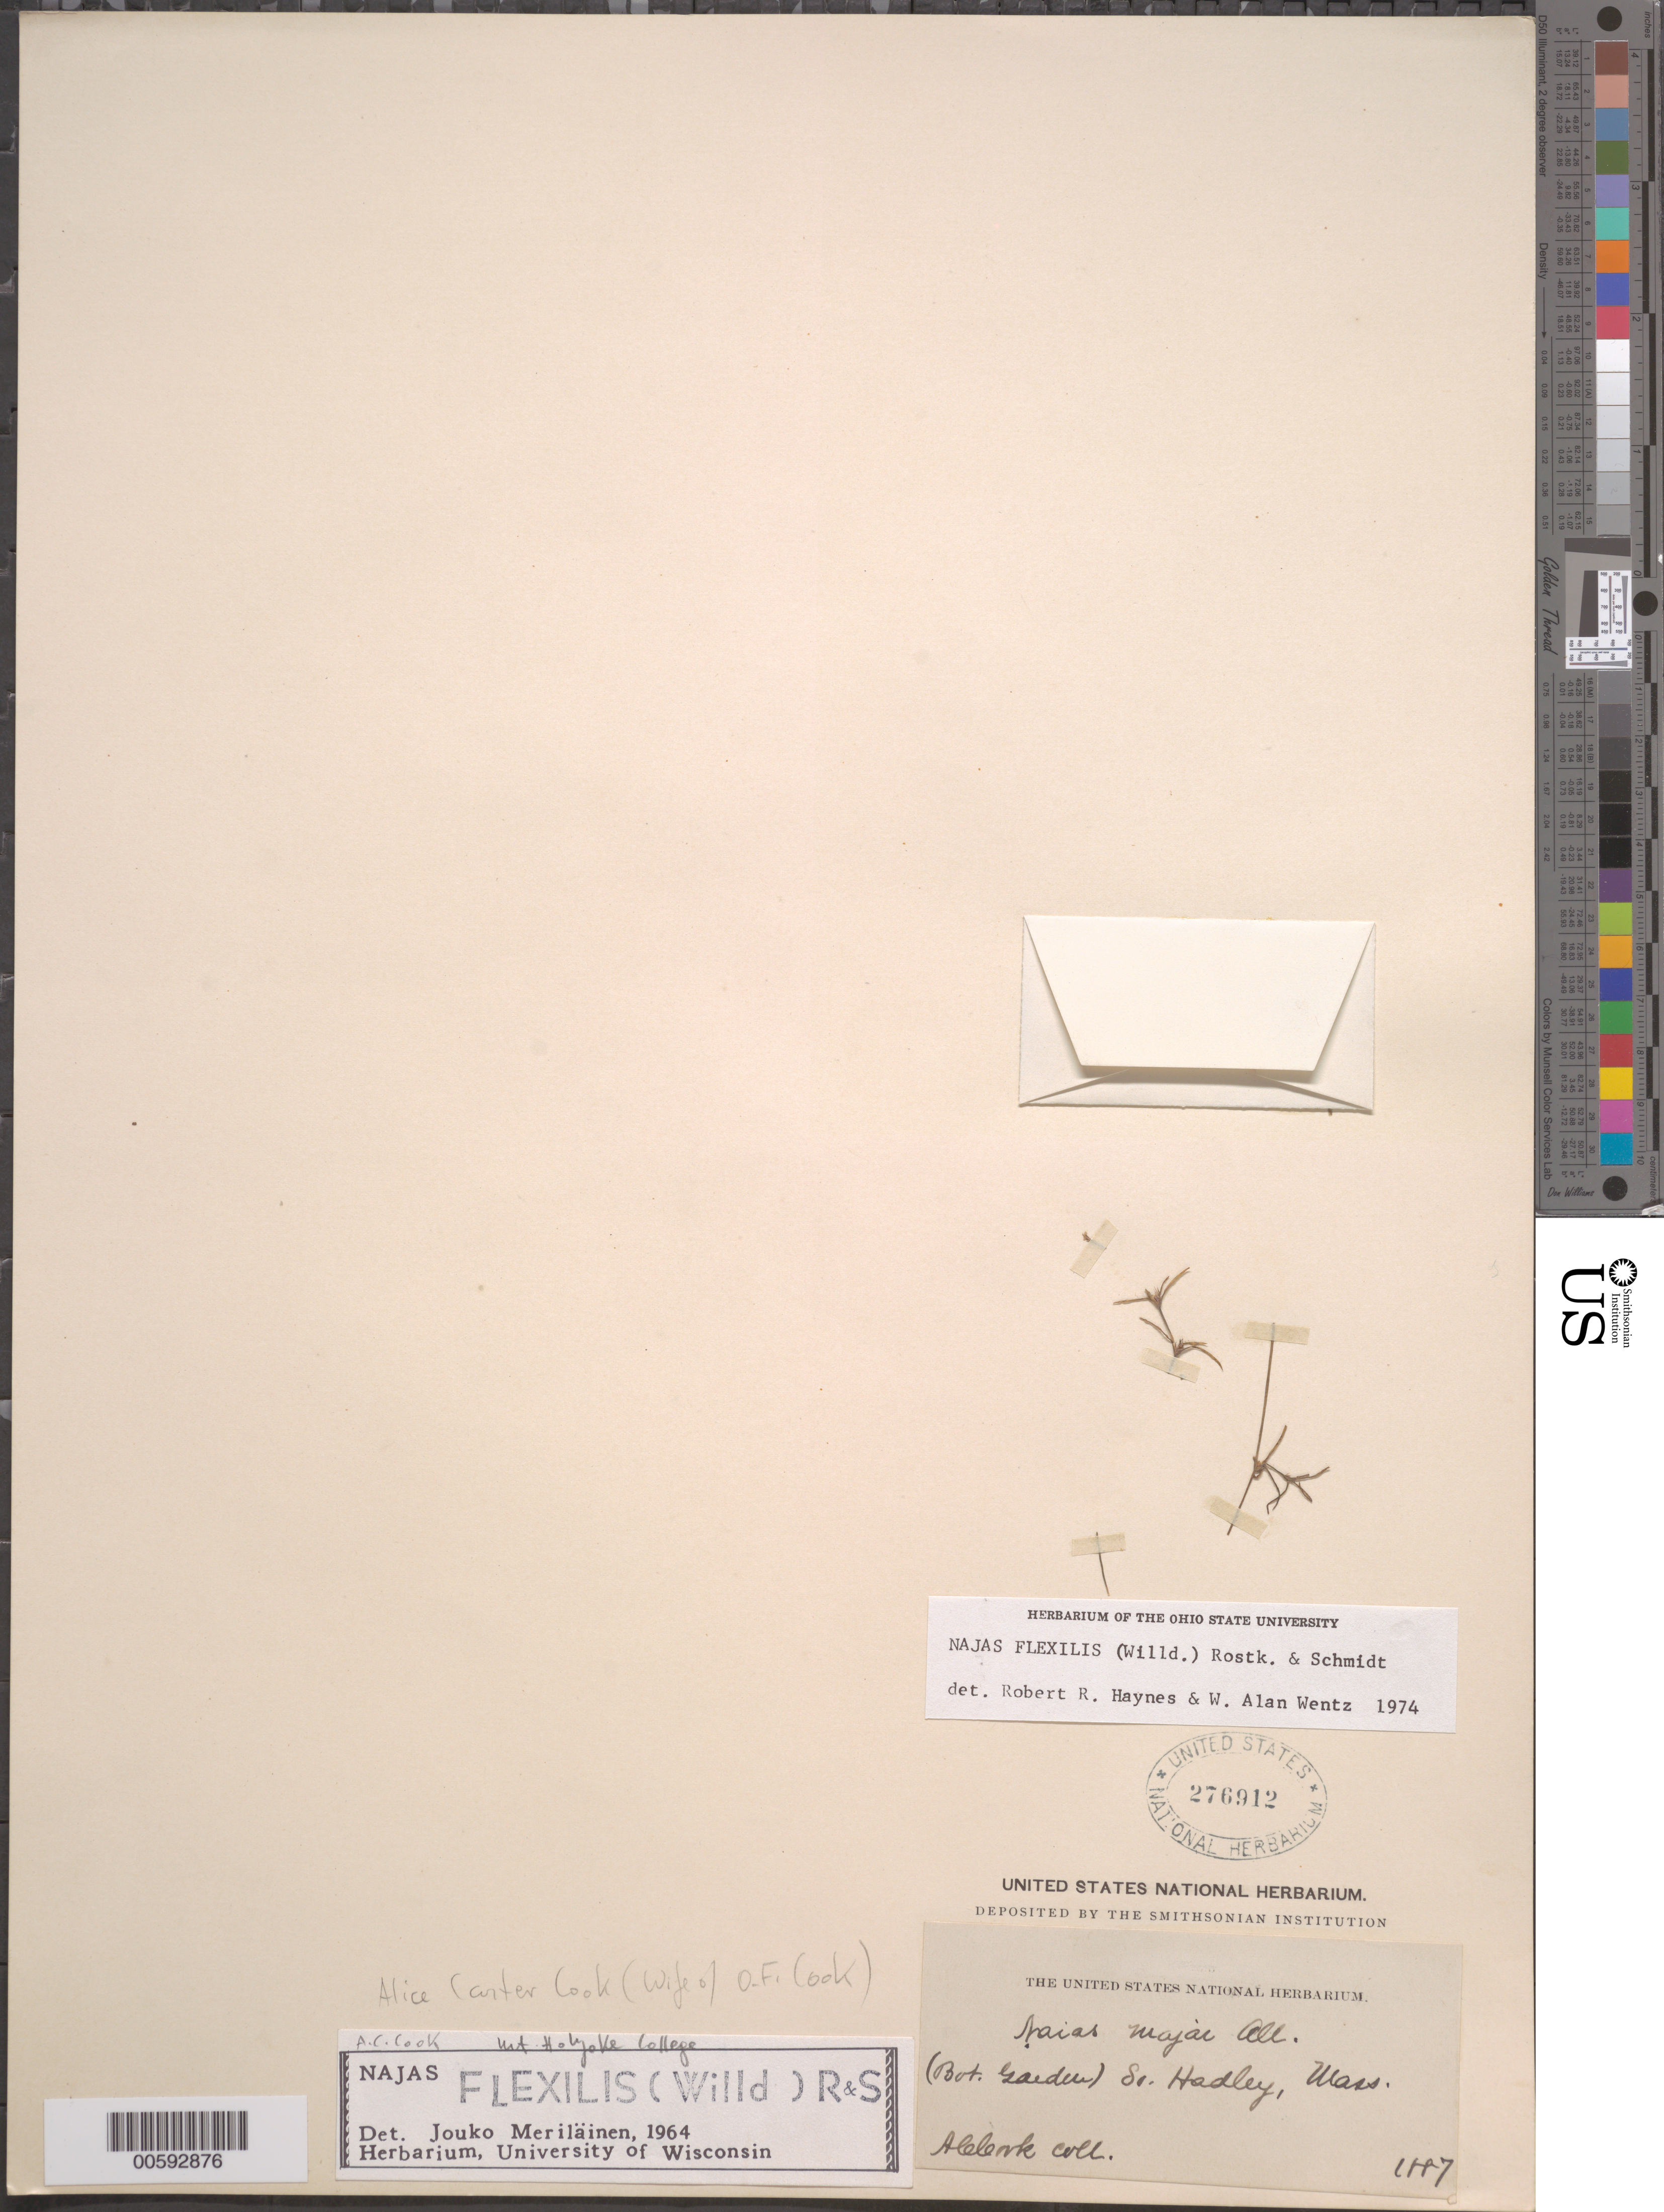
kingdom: Plantae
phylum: Tracheophyta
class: Liliopsida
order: Alismatales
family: Hydrocharitaceae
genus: Najas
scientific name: Najas flexilis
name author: (Willd.) Rostk. & Schmidt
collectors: Alice C. Cook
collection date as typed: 1887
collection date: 1887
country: United States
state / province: Massachusetts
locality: S. Hadley, Botanical Garden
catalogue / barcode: US 276912